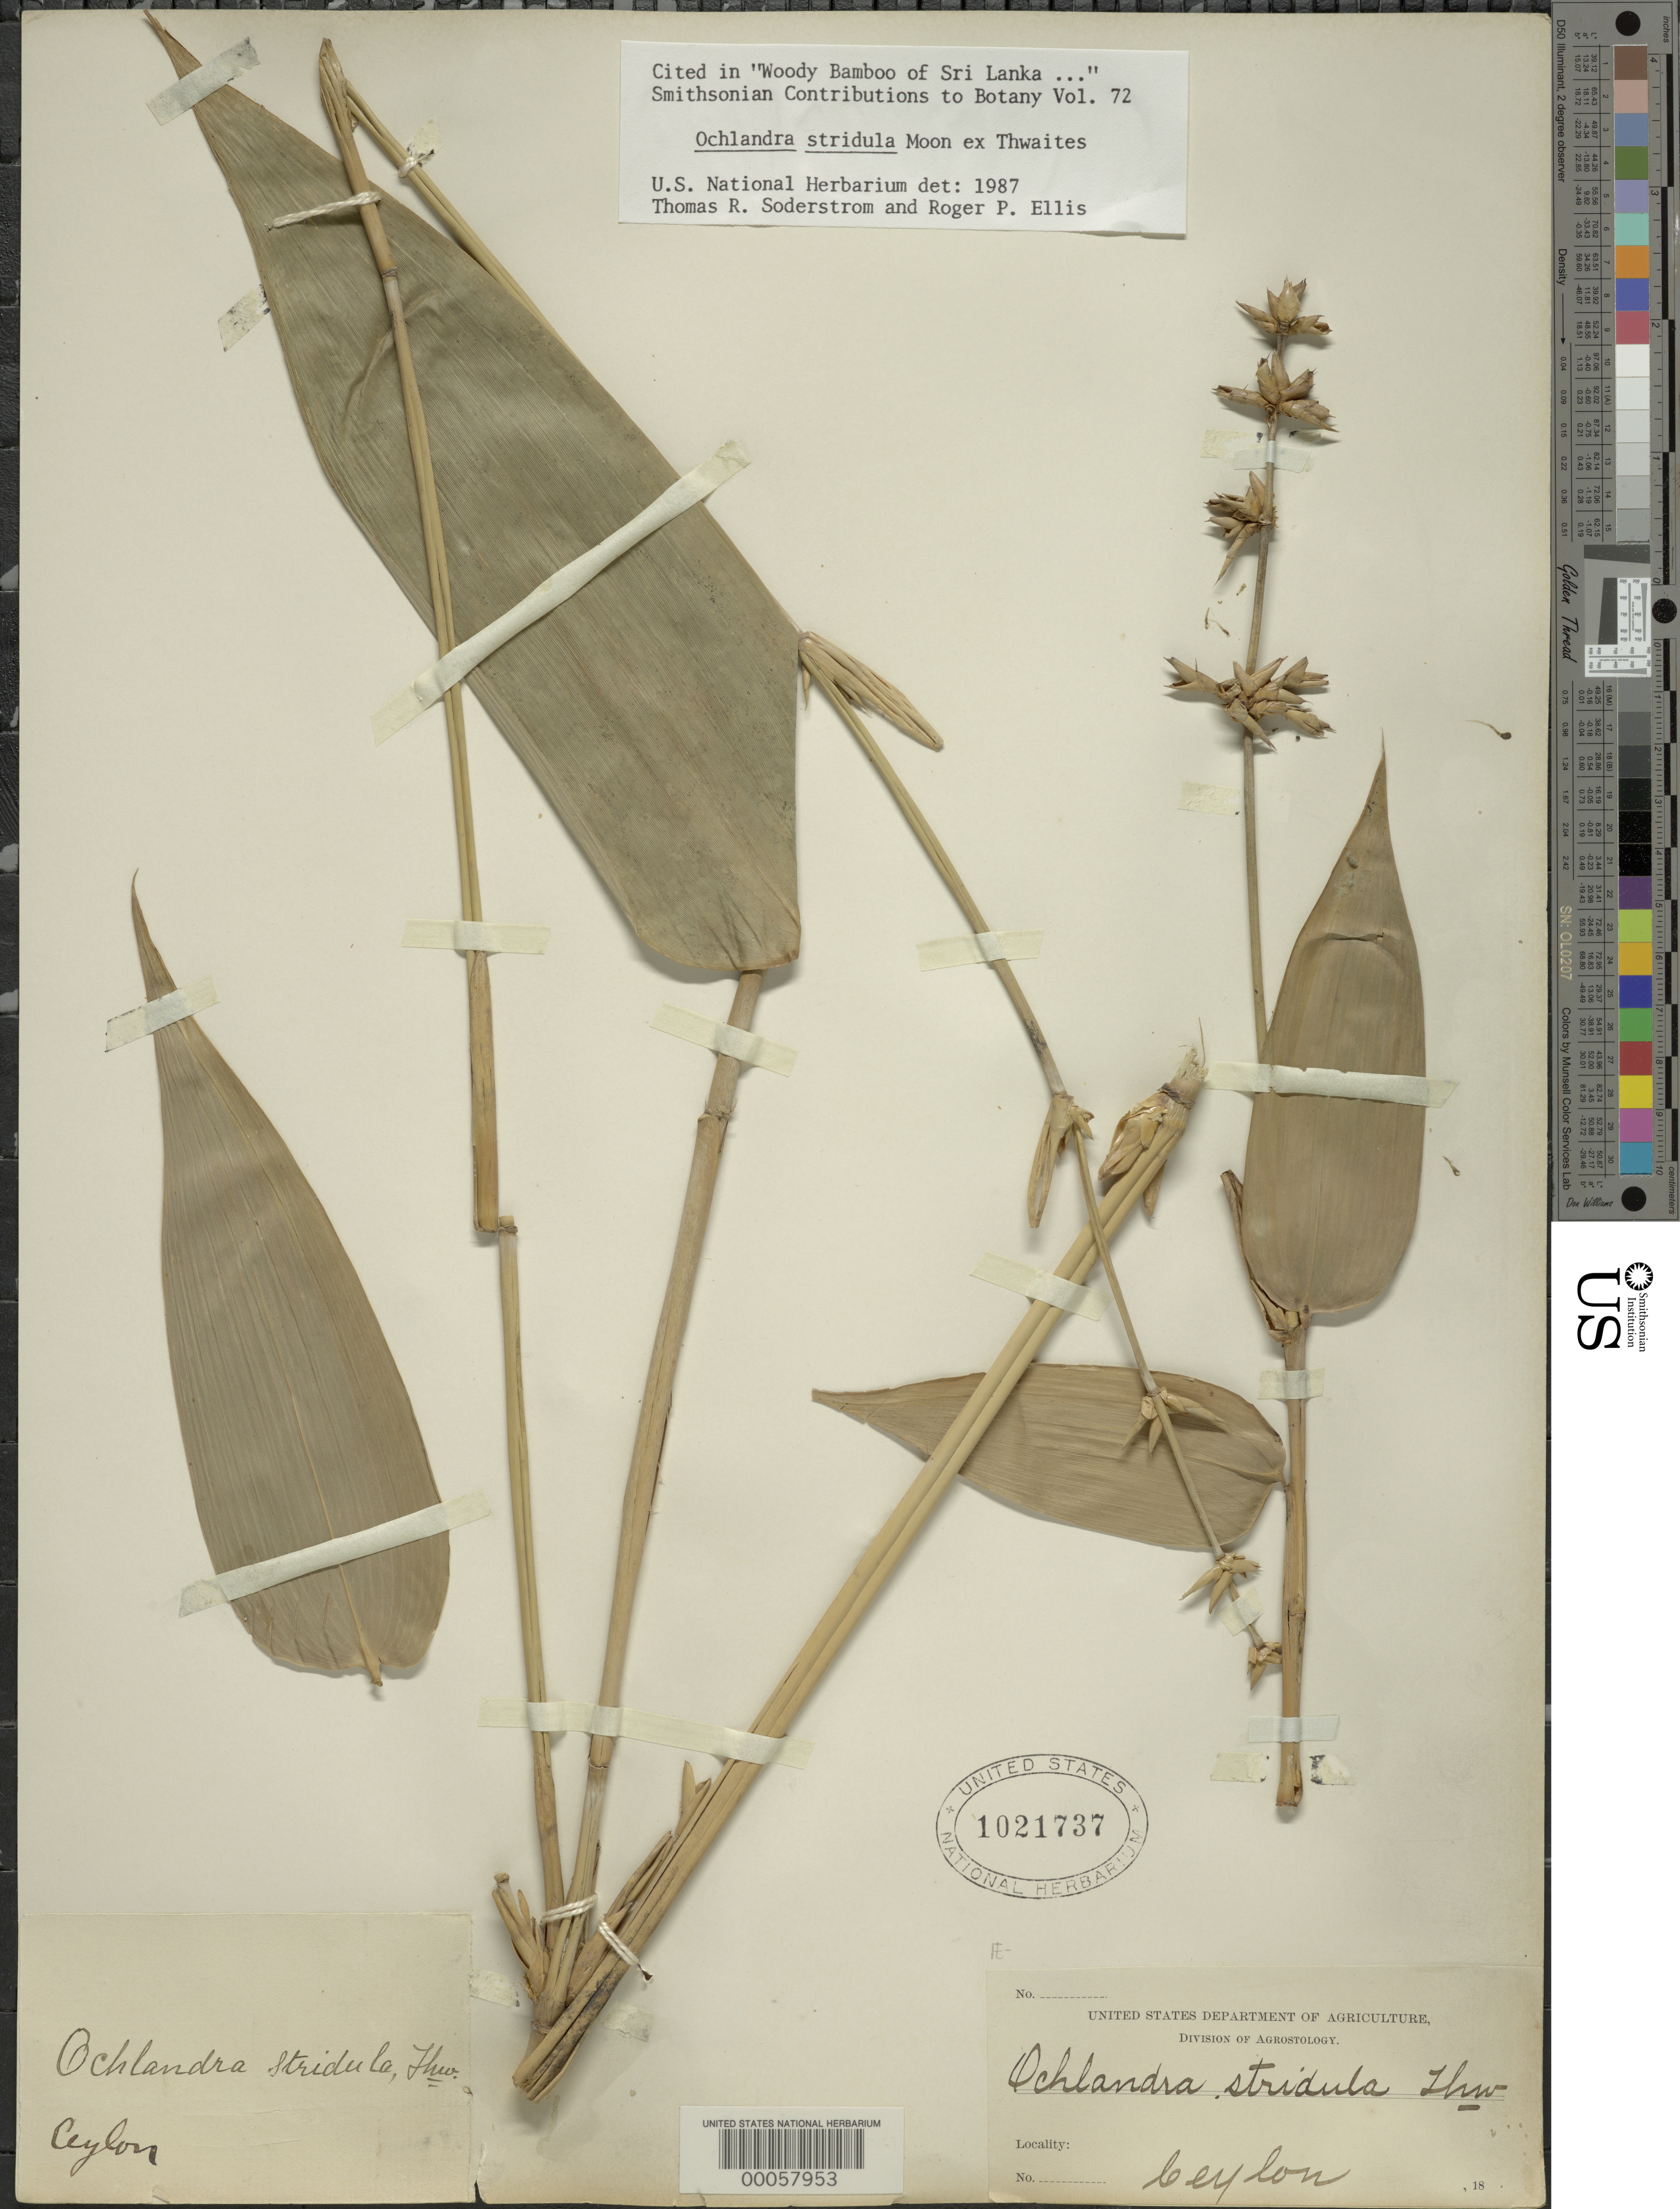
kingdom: Plantae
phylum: Tracheophyta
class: Liliopsida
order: Poales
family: Poaceae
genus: Ochlandra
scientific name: Ochlandra stridula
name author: Moon ex Thwaites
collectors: G. H. K. Thwaites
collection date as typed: without date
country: Sri Lanka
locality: Ceylon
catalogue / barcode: US 1021737